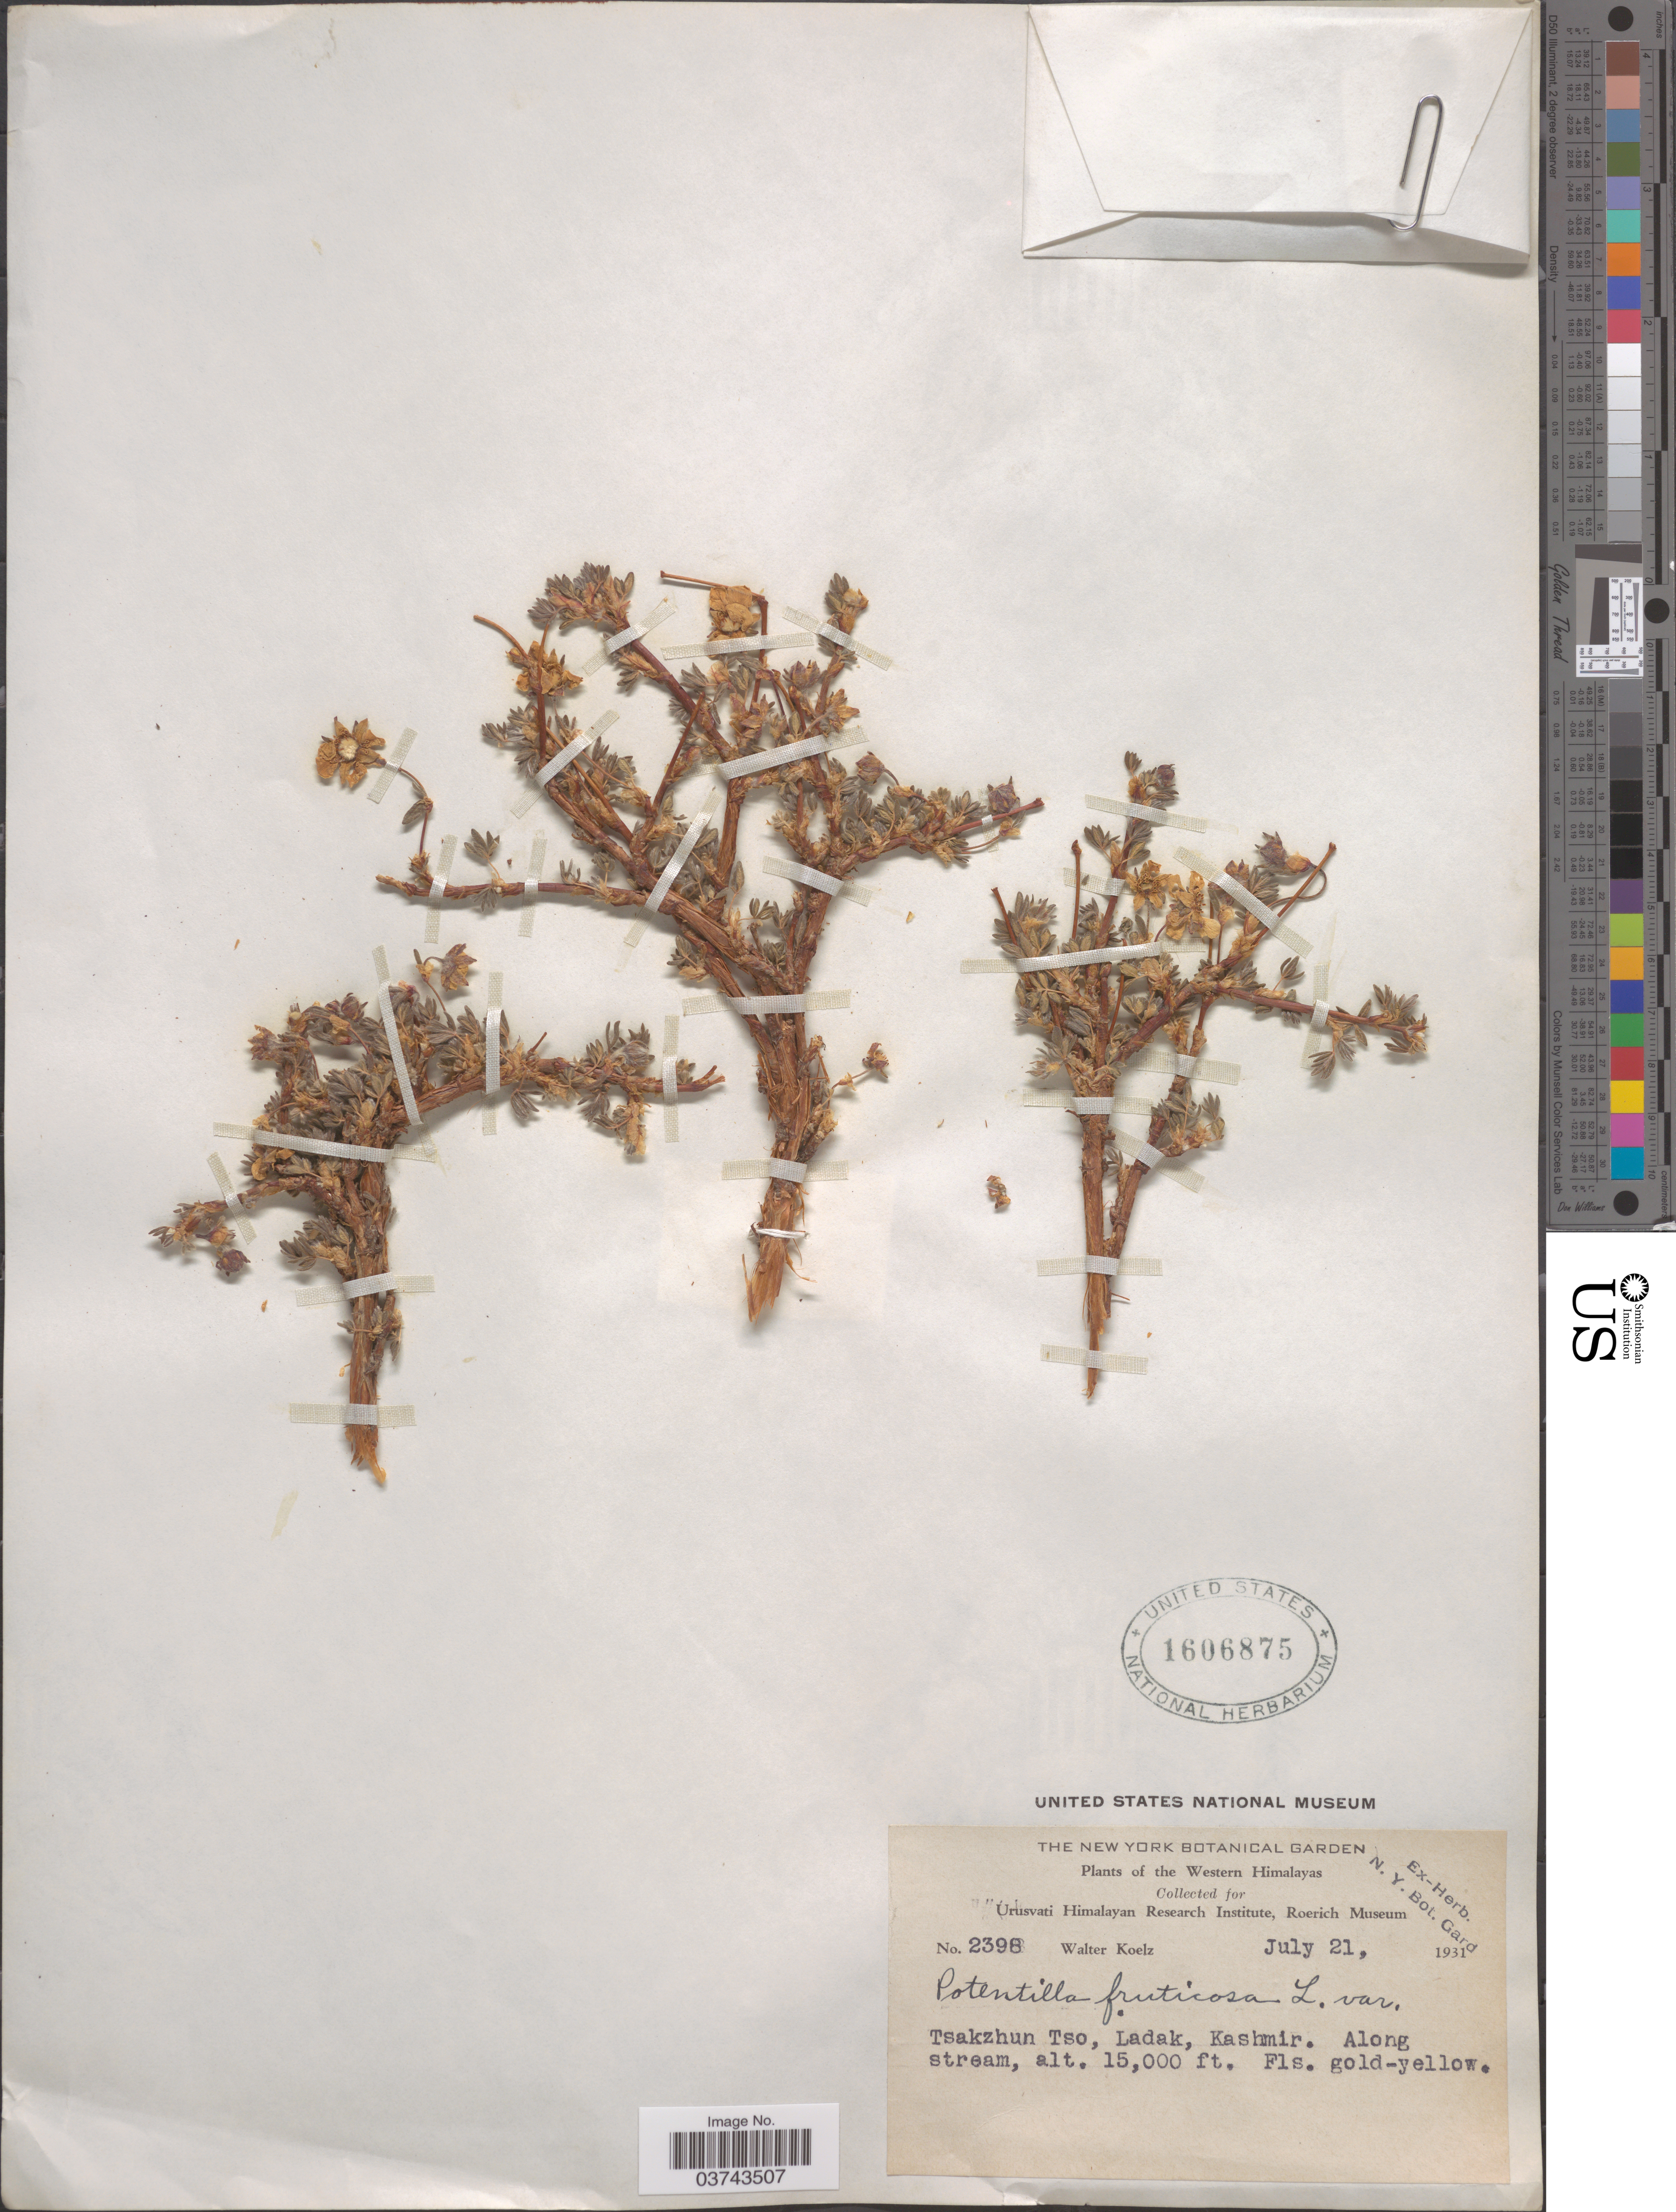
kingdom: Plantae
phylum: Tracheophyta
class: Magnoliopsida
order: Rosales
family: Rosaceae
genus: Dasiphora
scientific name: Dasiphora fruticosa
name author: (L.) Rydb.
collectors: W. N. Koelz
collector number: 2398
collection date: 1931-07-21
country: India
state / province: Ladakh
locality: Western Himalayas. Tsakzhun Tso, Ladak, Kashmir.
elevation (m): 4572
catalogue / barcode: US 1606875